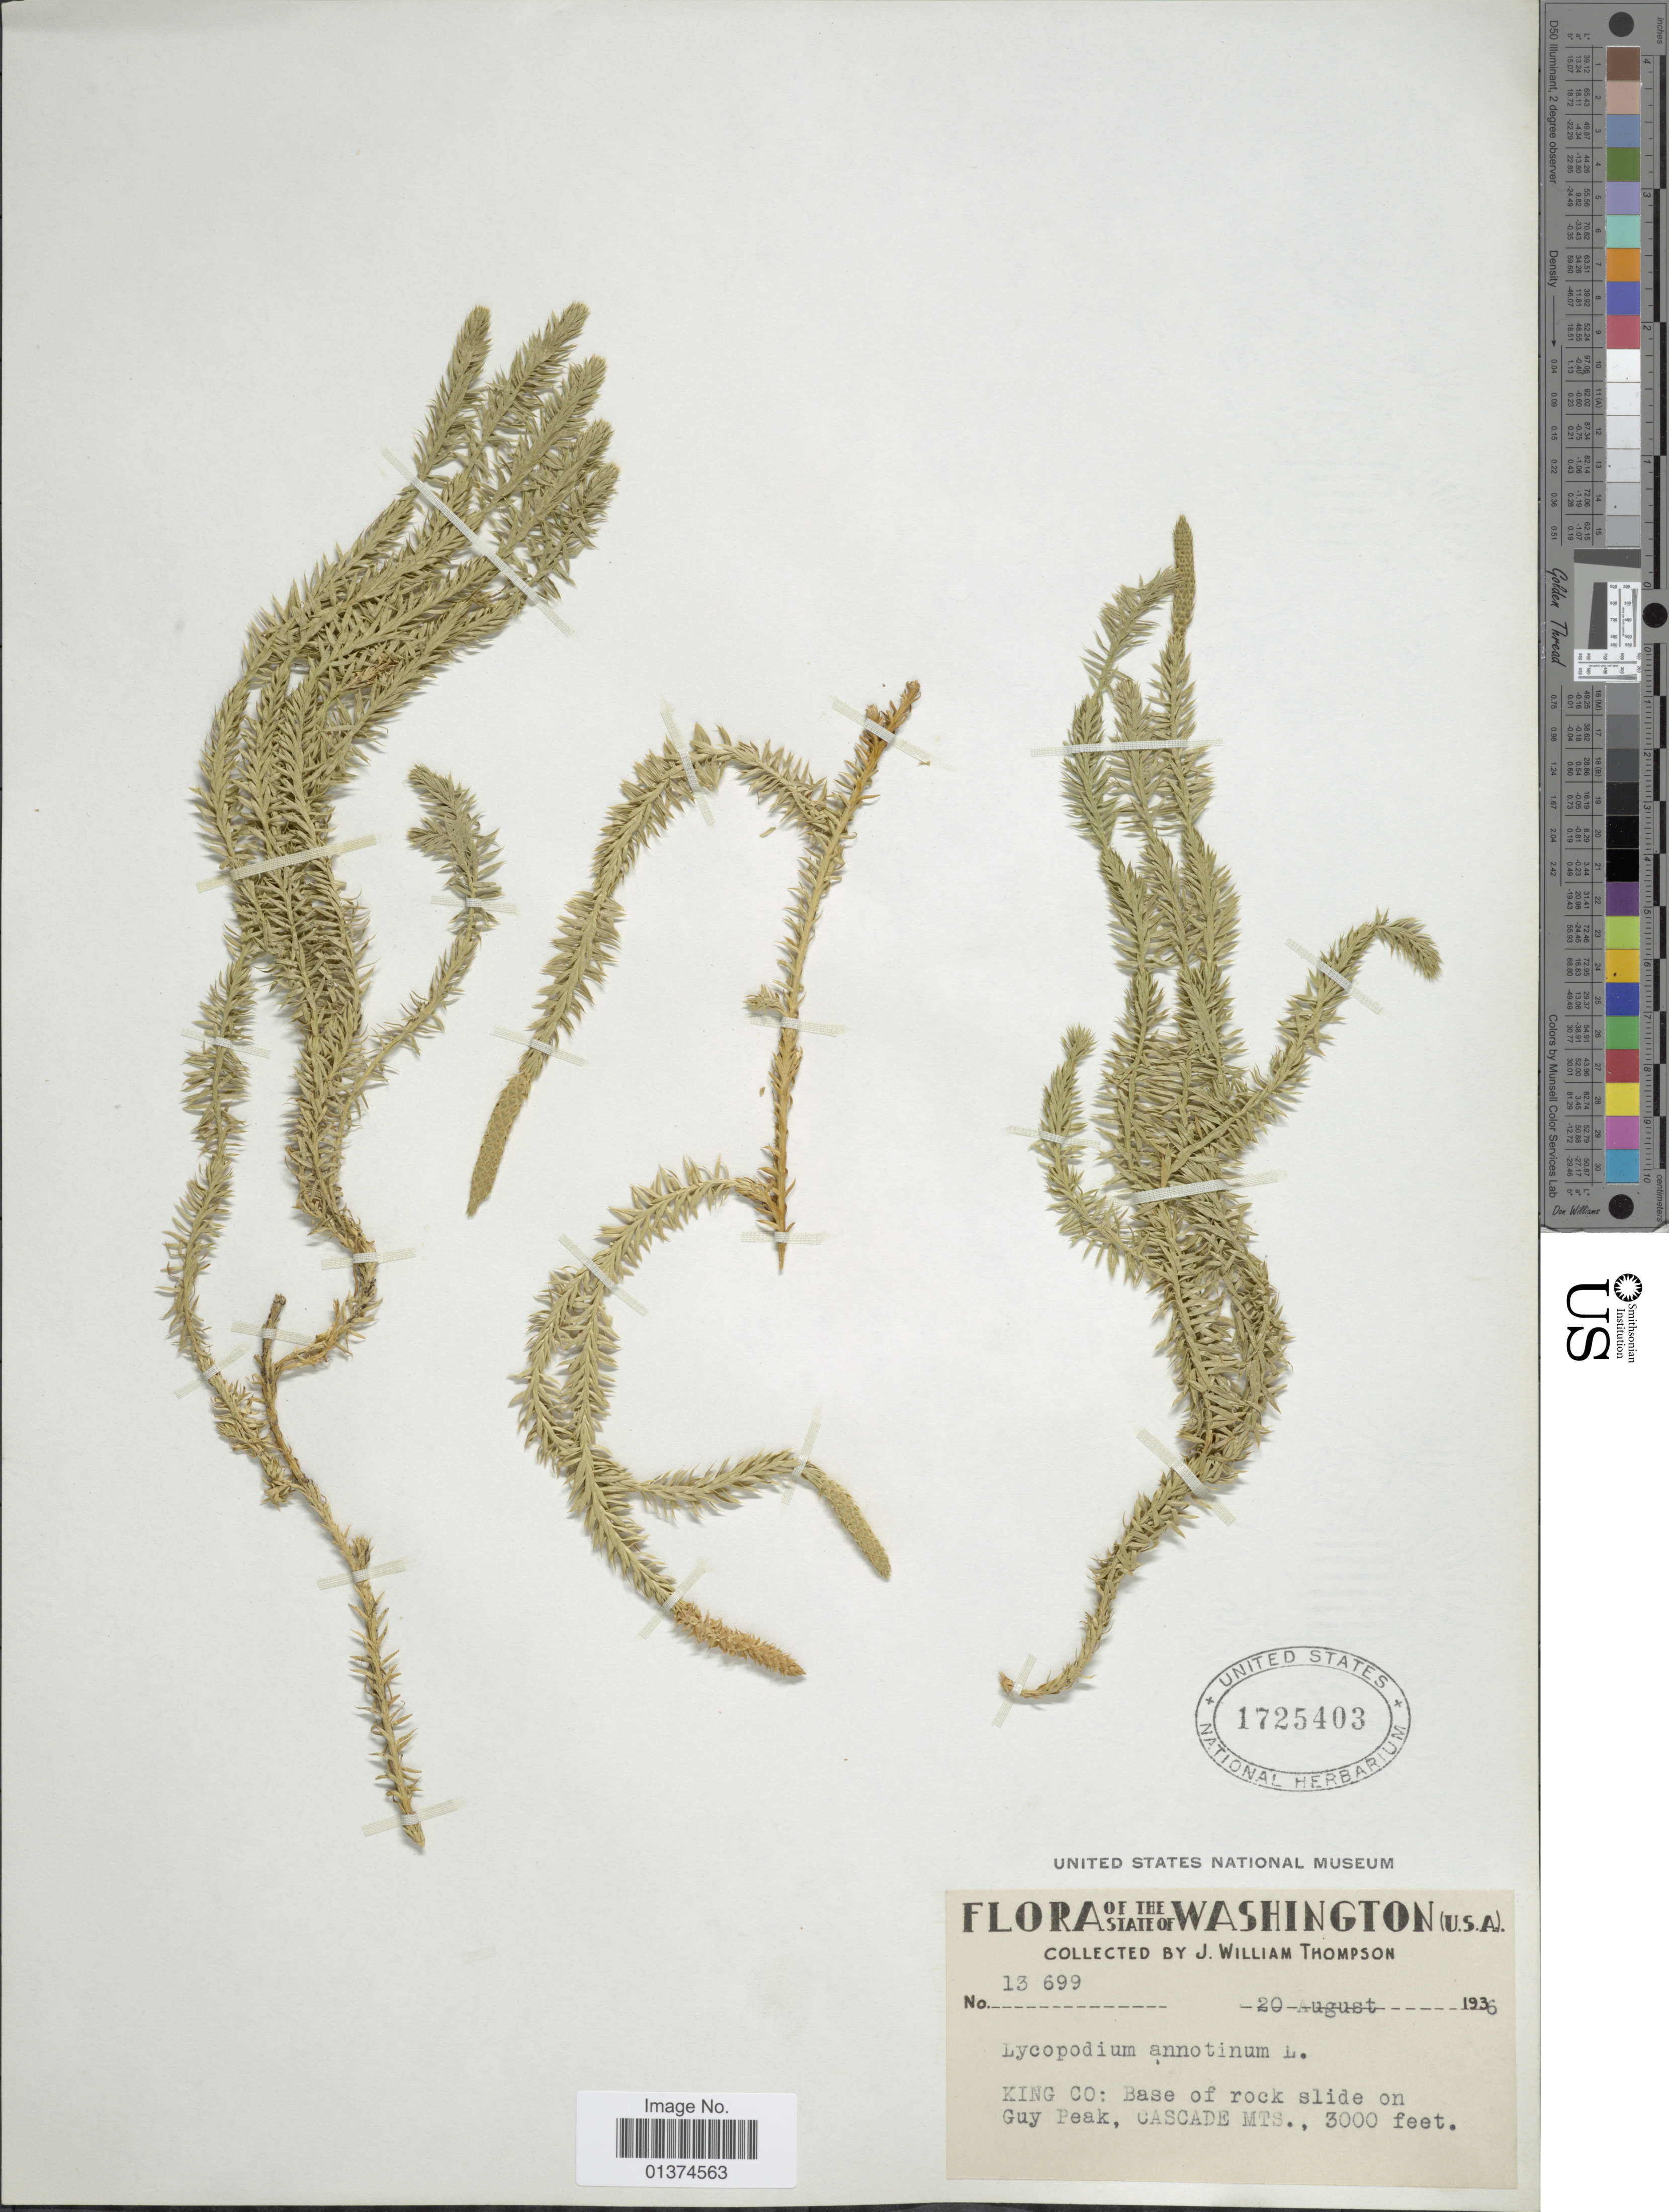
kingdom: Plantae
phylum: Tracheophyta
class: Lycopodiopsida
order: Lycopodiales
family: Lycopodiaceae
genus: Spinulum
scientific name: Spinulum annotinum subsp. annotinum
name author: (L.) A. Haines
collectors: J. W. Thompson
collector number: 13699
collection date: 1936-08-20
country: United States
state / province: Washington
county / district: King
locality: King Co: Base of rock slide on Guy Peak, Cascade Mts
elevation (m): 914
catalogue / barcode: US 1725403